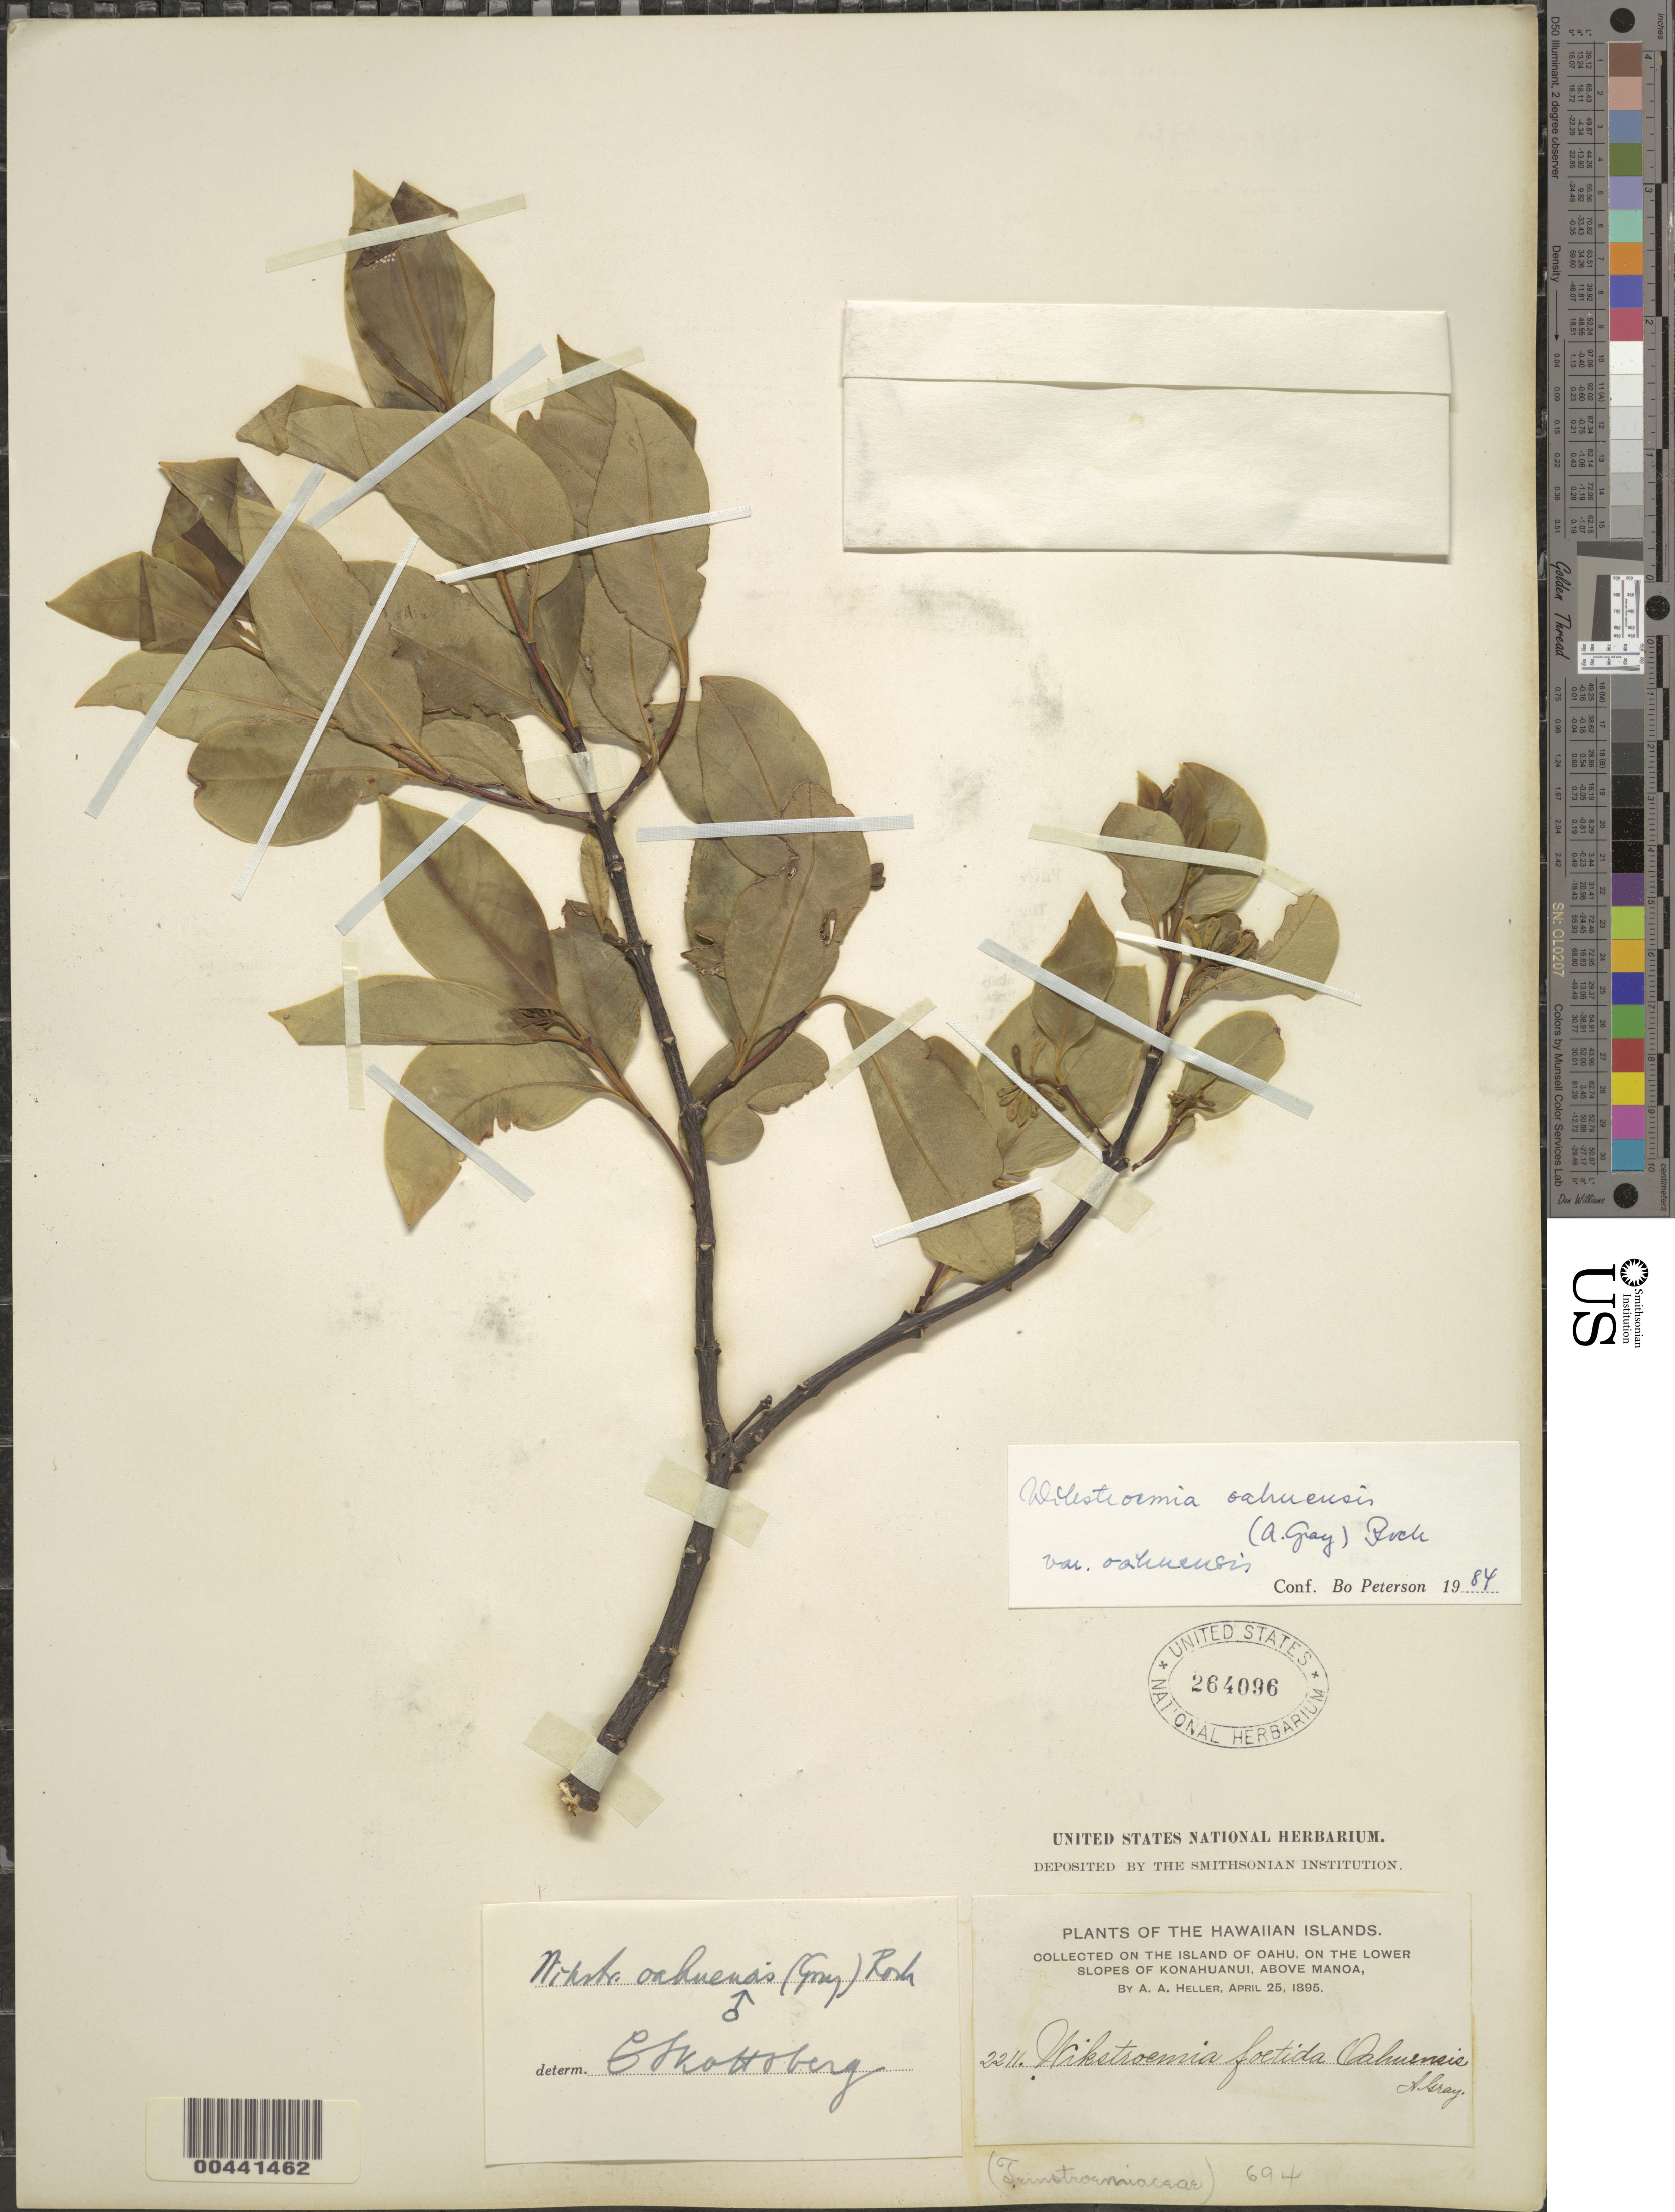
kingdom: Plantae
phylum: Tracheophyta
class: Magnoliopsida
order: Malvales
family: Thymelaeaceae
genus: Wikstroemia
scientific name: Wikstroemia oahuensis var. oahuensis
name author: (A. Gray) Rock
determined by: Peterson, B.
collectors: A. A. Heller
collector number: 2211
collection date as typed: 25 Apr 1895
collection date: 1895-04-25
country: United States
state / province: Hawaii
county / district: Honolulu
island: Oahu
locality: On the lower slopes of Konahuanui, above Manoa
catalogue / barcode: US 264096